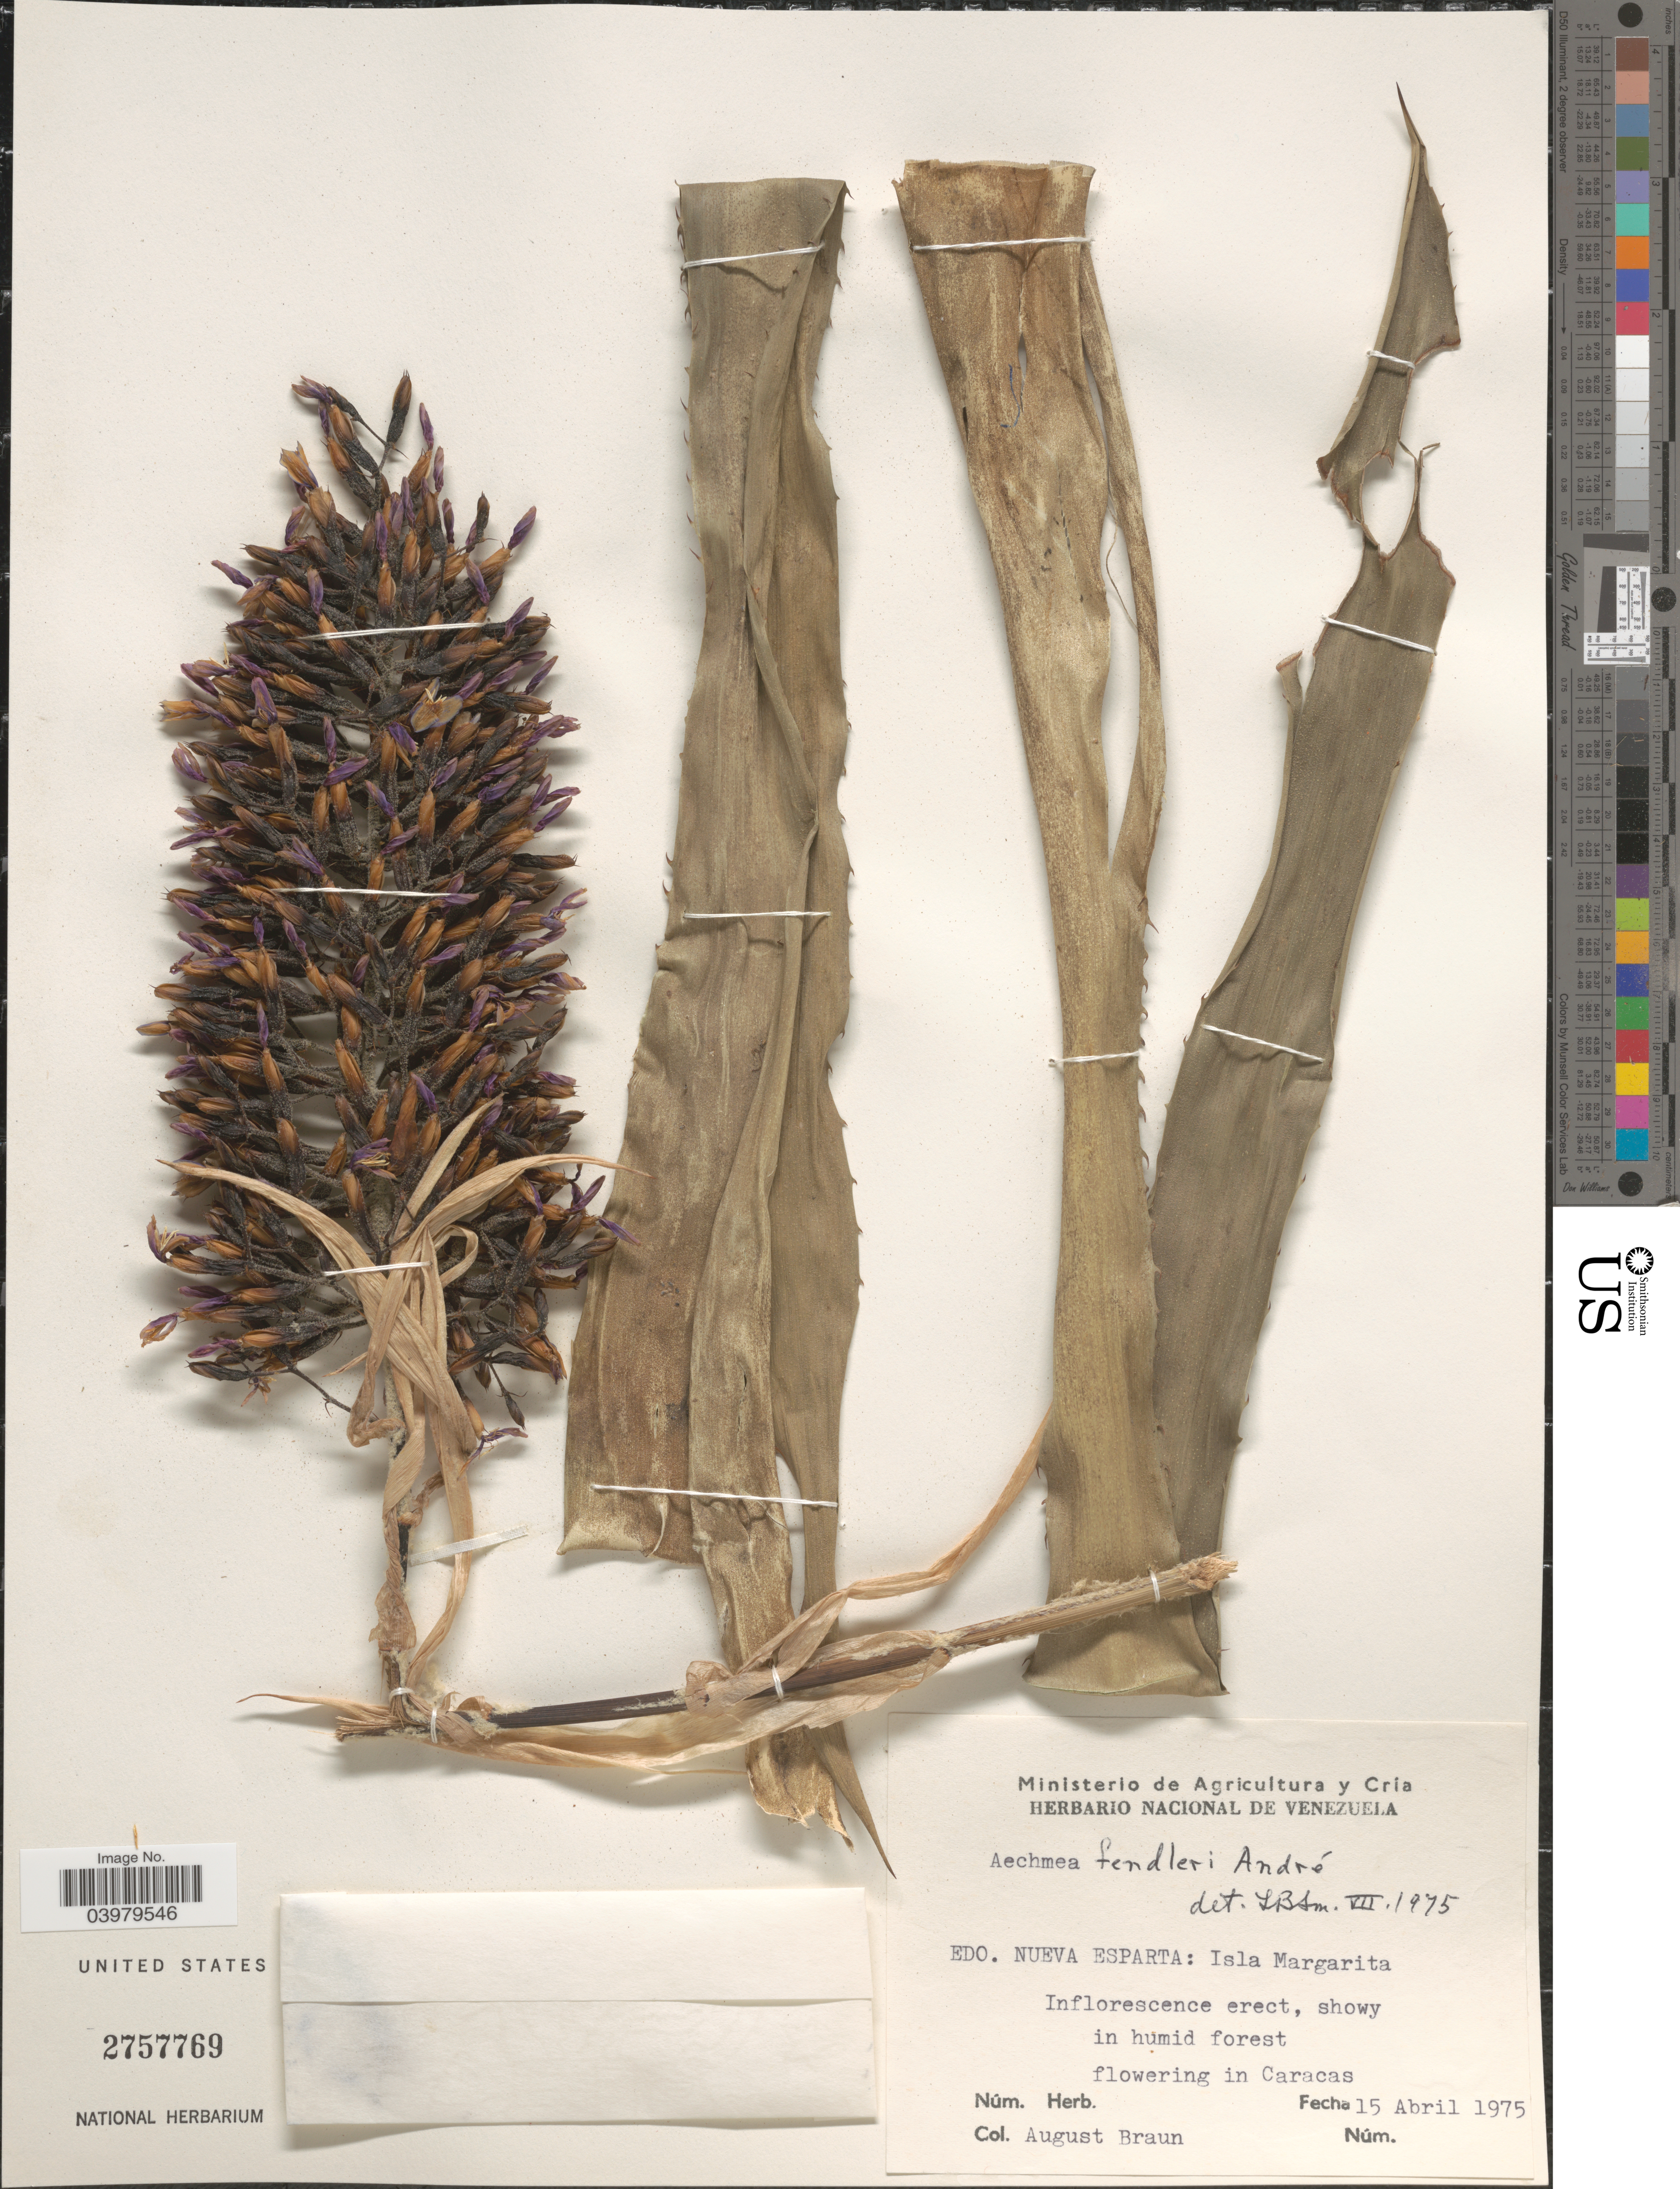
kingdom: Plantae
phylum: Tracheophyta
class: Liliopsida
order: Poales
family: Bromeliaceae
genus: Aechmea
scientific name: Aechmea fendleri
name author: André ex Mez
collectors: A. Braun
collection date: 1975-04-15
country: Venezuela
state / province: Nueva Esparta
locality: Isla Margarita.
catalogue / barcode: US 2757769